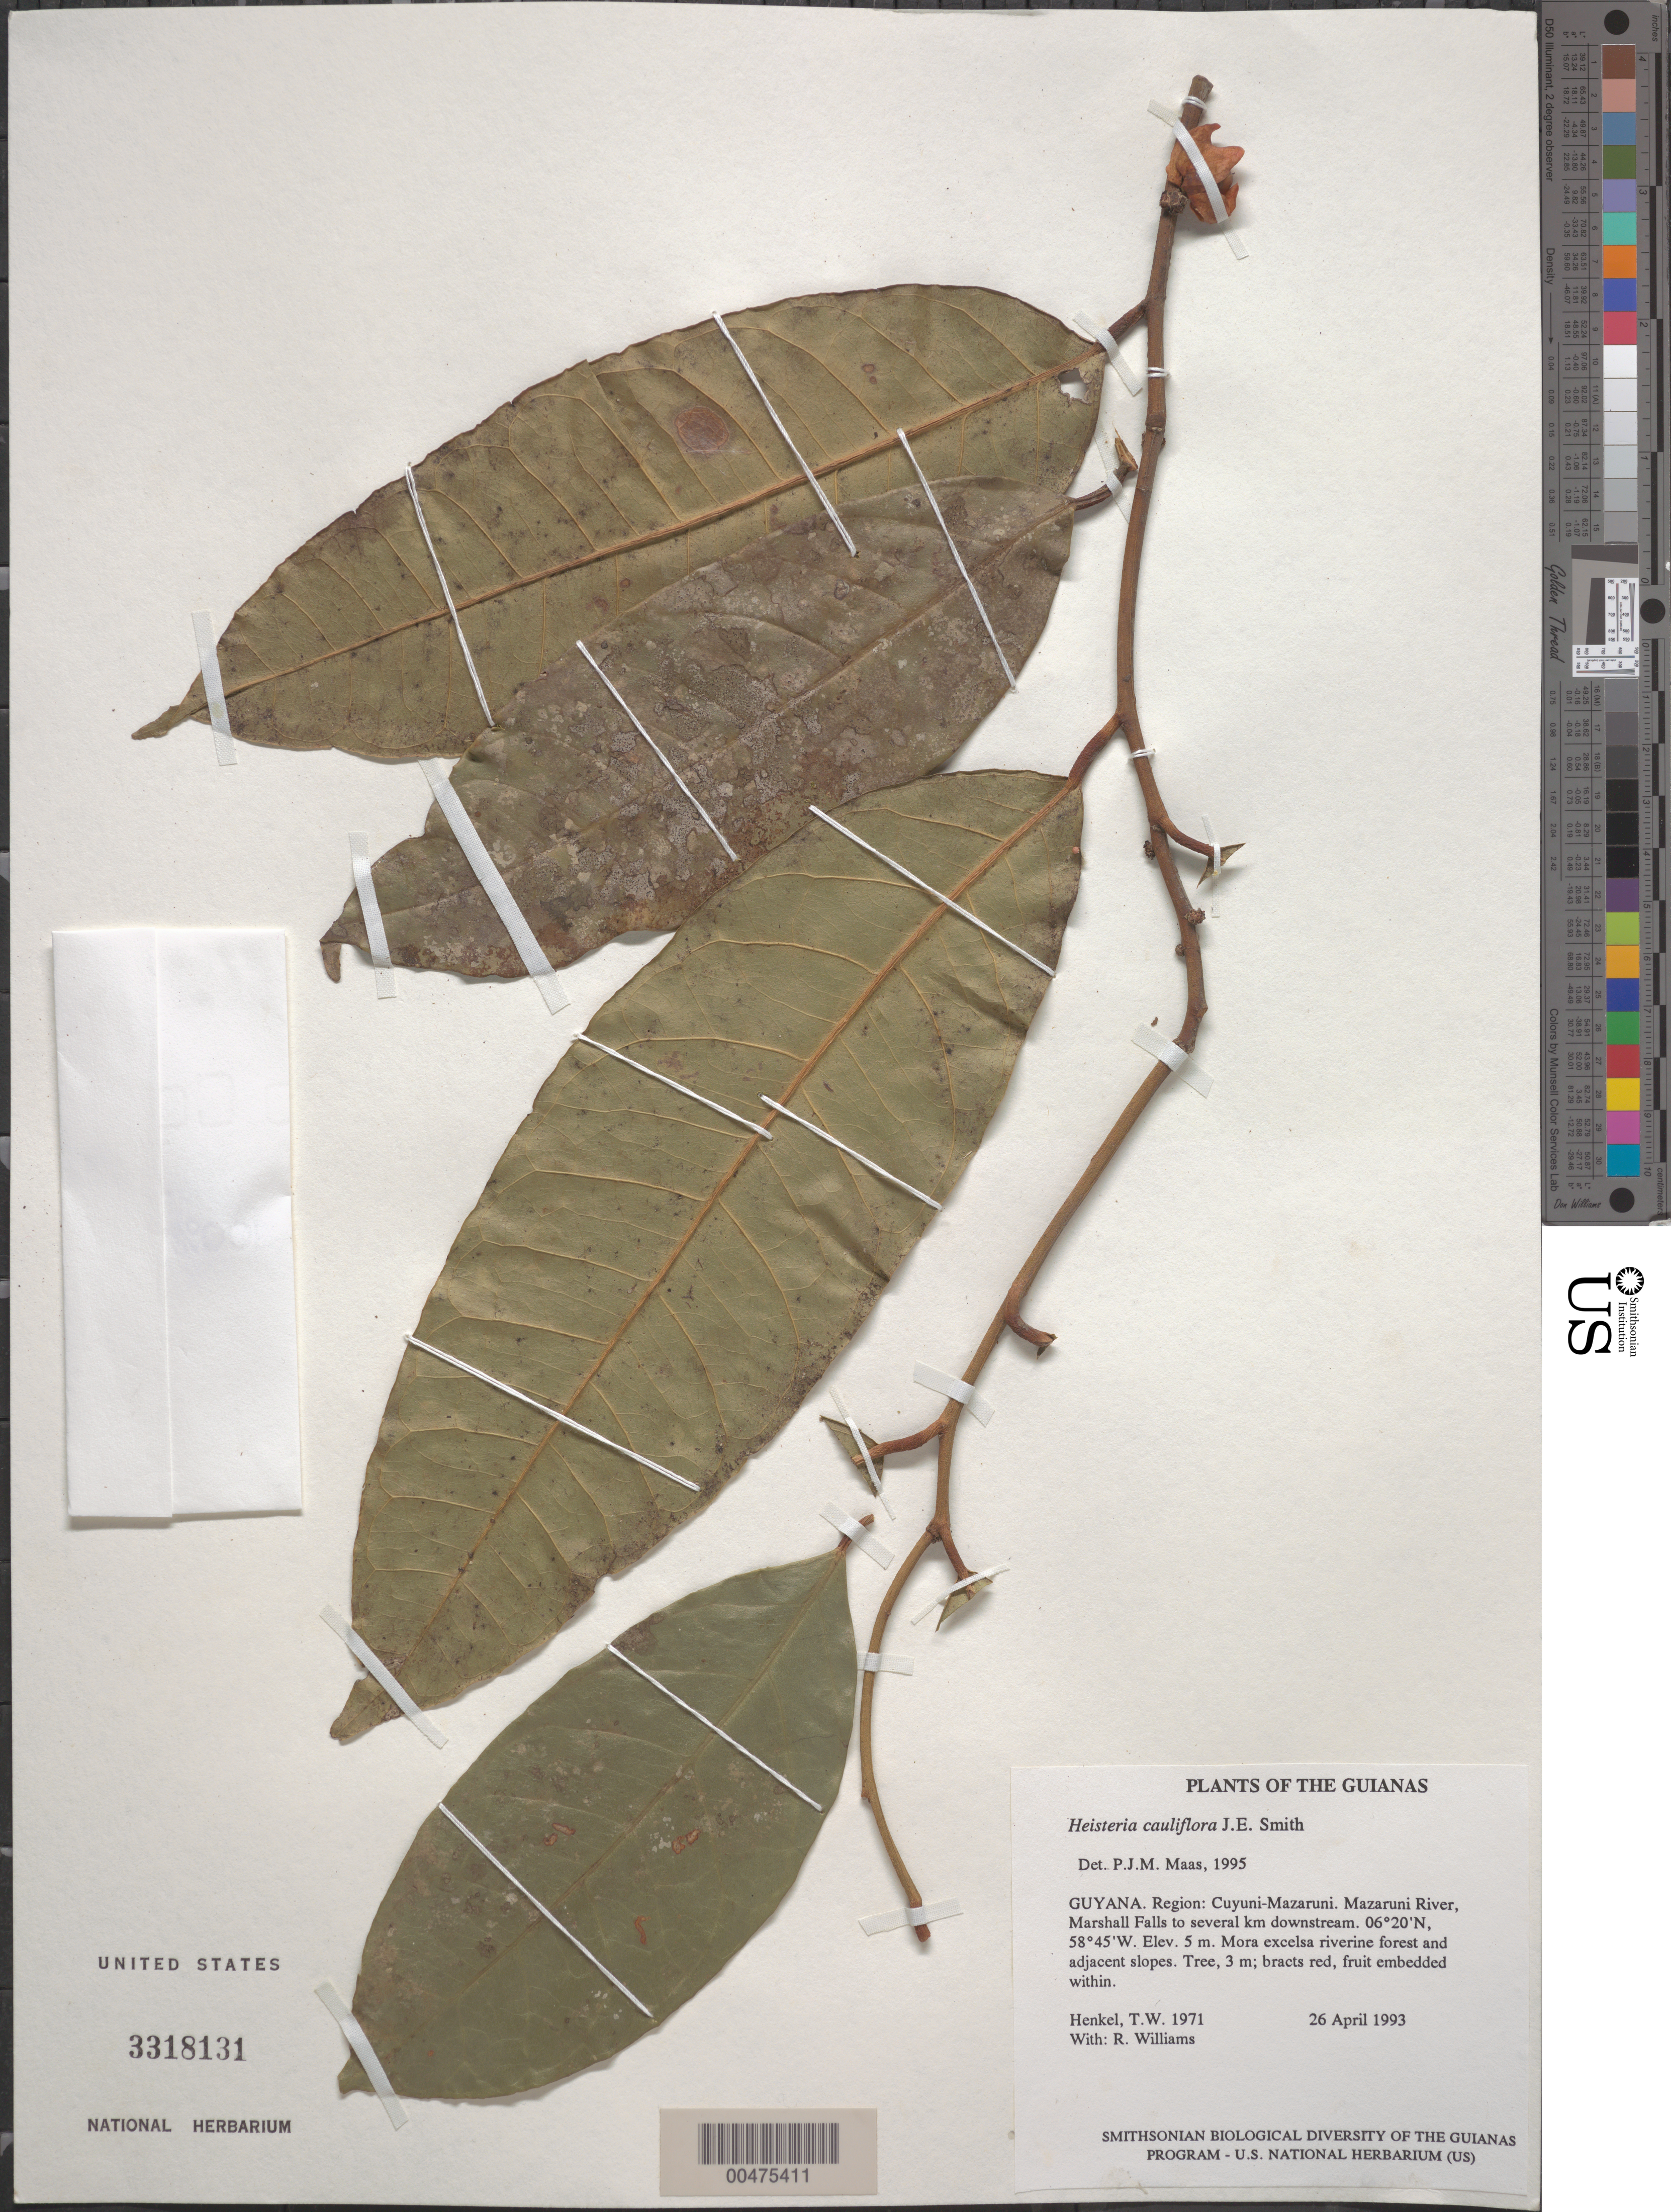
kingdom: Plantae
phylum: Tracheophyta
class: Magnoliopsida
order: Santalales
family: Erythropalaceae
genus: Heisteria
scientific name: Heisteria cauliflora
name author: Sm.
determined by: Maas, Paul J. M.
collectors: T. Henkel & R. Williams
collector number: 1971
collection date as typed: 26 April 1993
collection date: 1993-04-26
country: Guyana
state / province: Cuyuni-Mazaruni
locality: Mazaruni River, Marshall Falls to several km downstream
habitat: Mora excelsa riverine forest and adjacent slopes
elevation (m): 5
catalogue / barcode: US 3318131